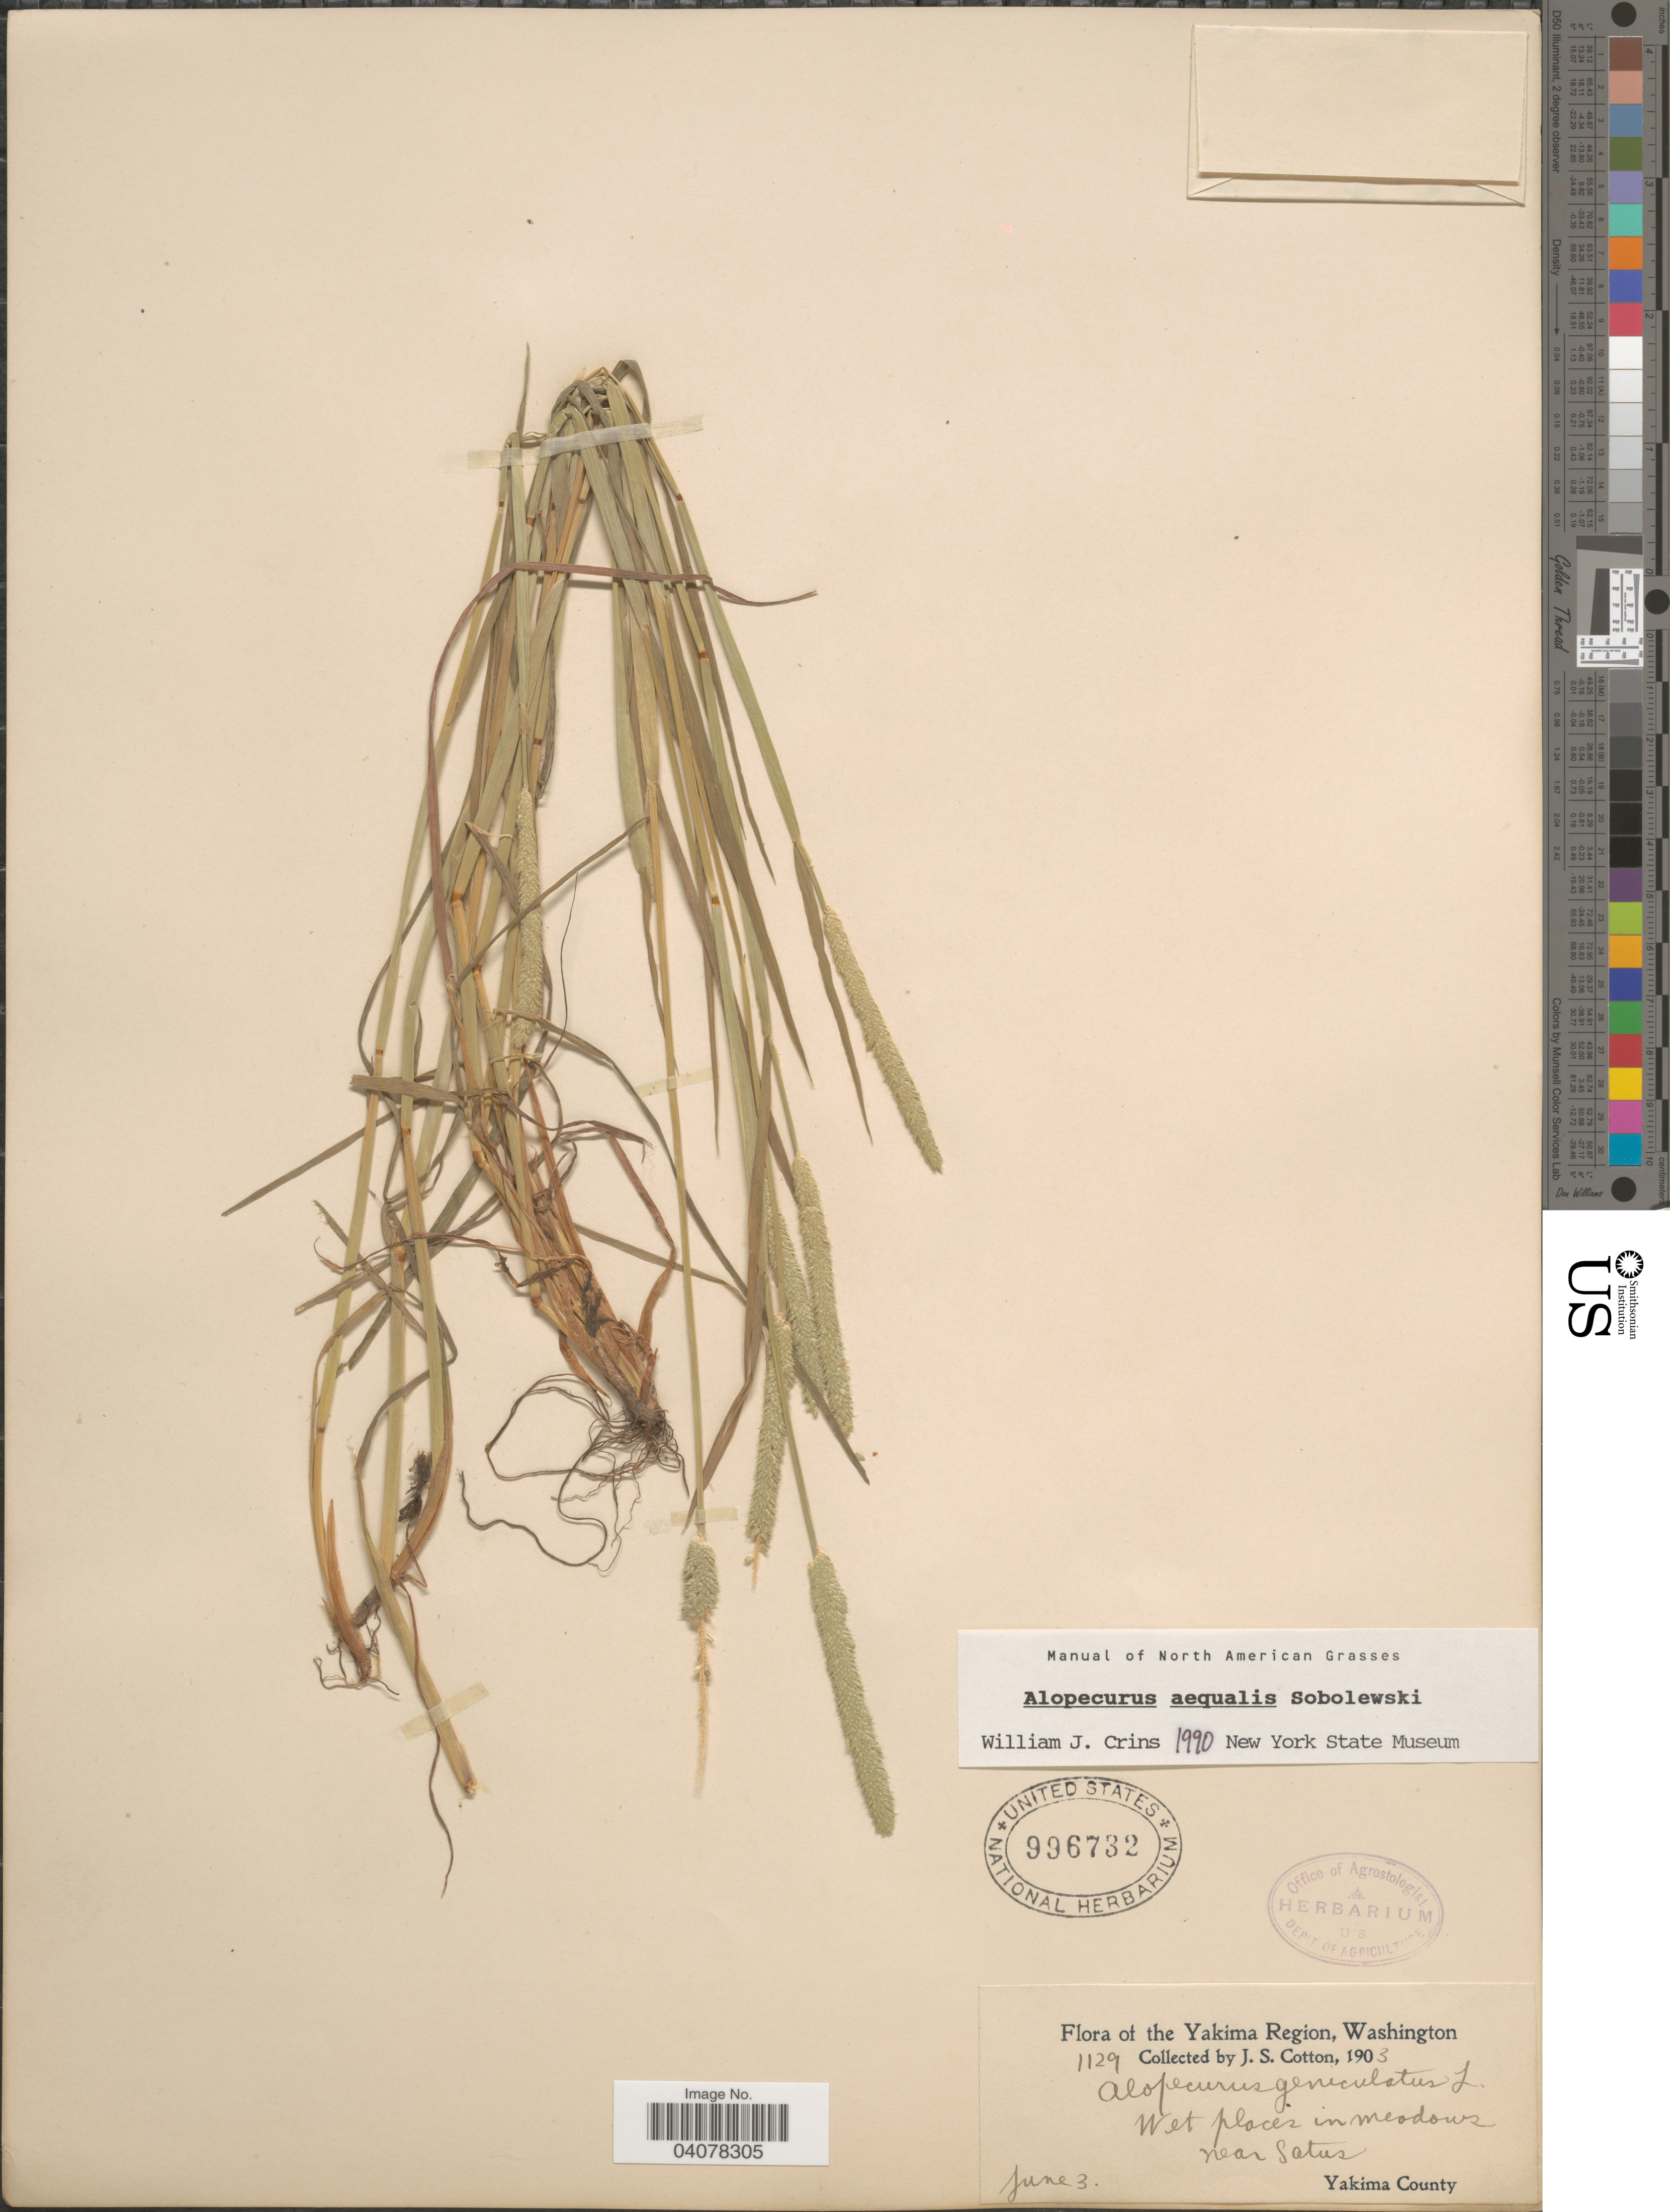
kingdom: Plantae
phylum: Tracheophyta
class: Liliopsida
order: Poales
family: Poaceae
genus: Alopecurus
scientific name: Alopecurus aequalis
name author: Sobol.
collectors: J. S. Cotton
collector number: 1129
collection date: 1903-06-03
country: United States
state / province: Washington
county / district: Yakima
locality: The Yakima Region. Wet places in meadows near Satus. Yakima County.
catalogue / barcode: US 996732